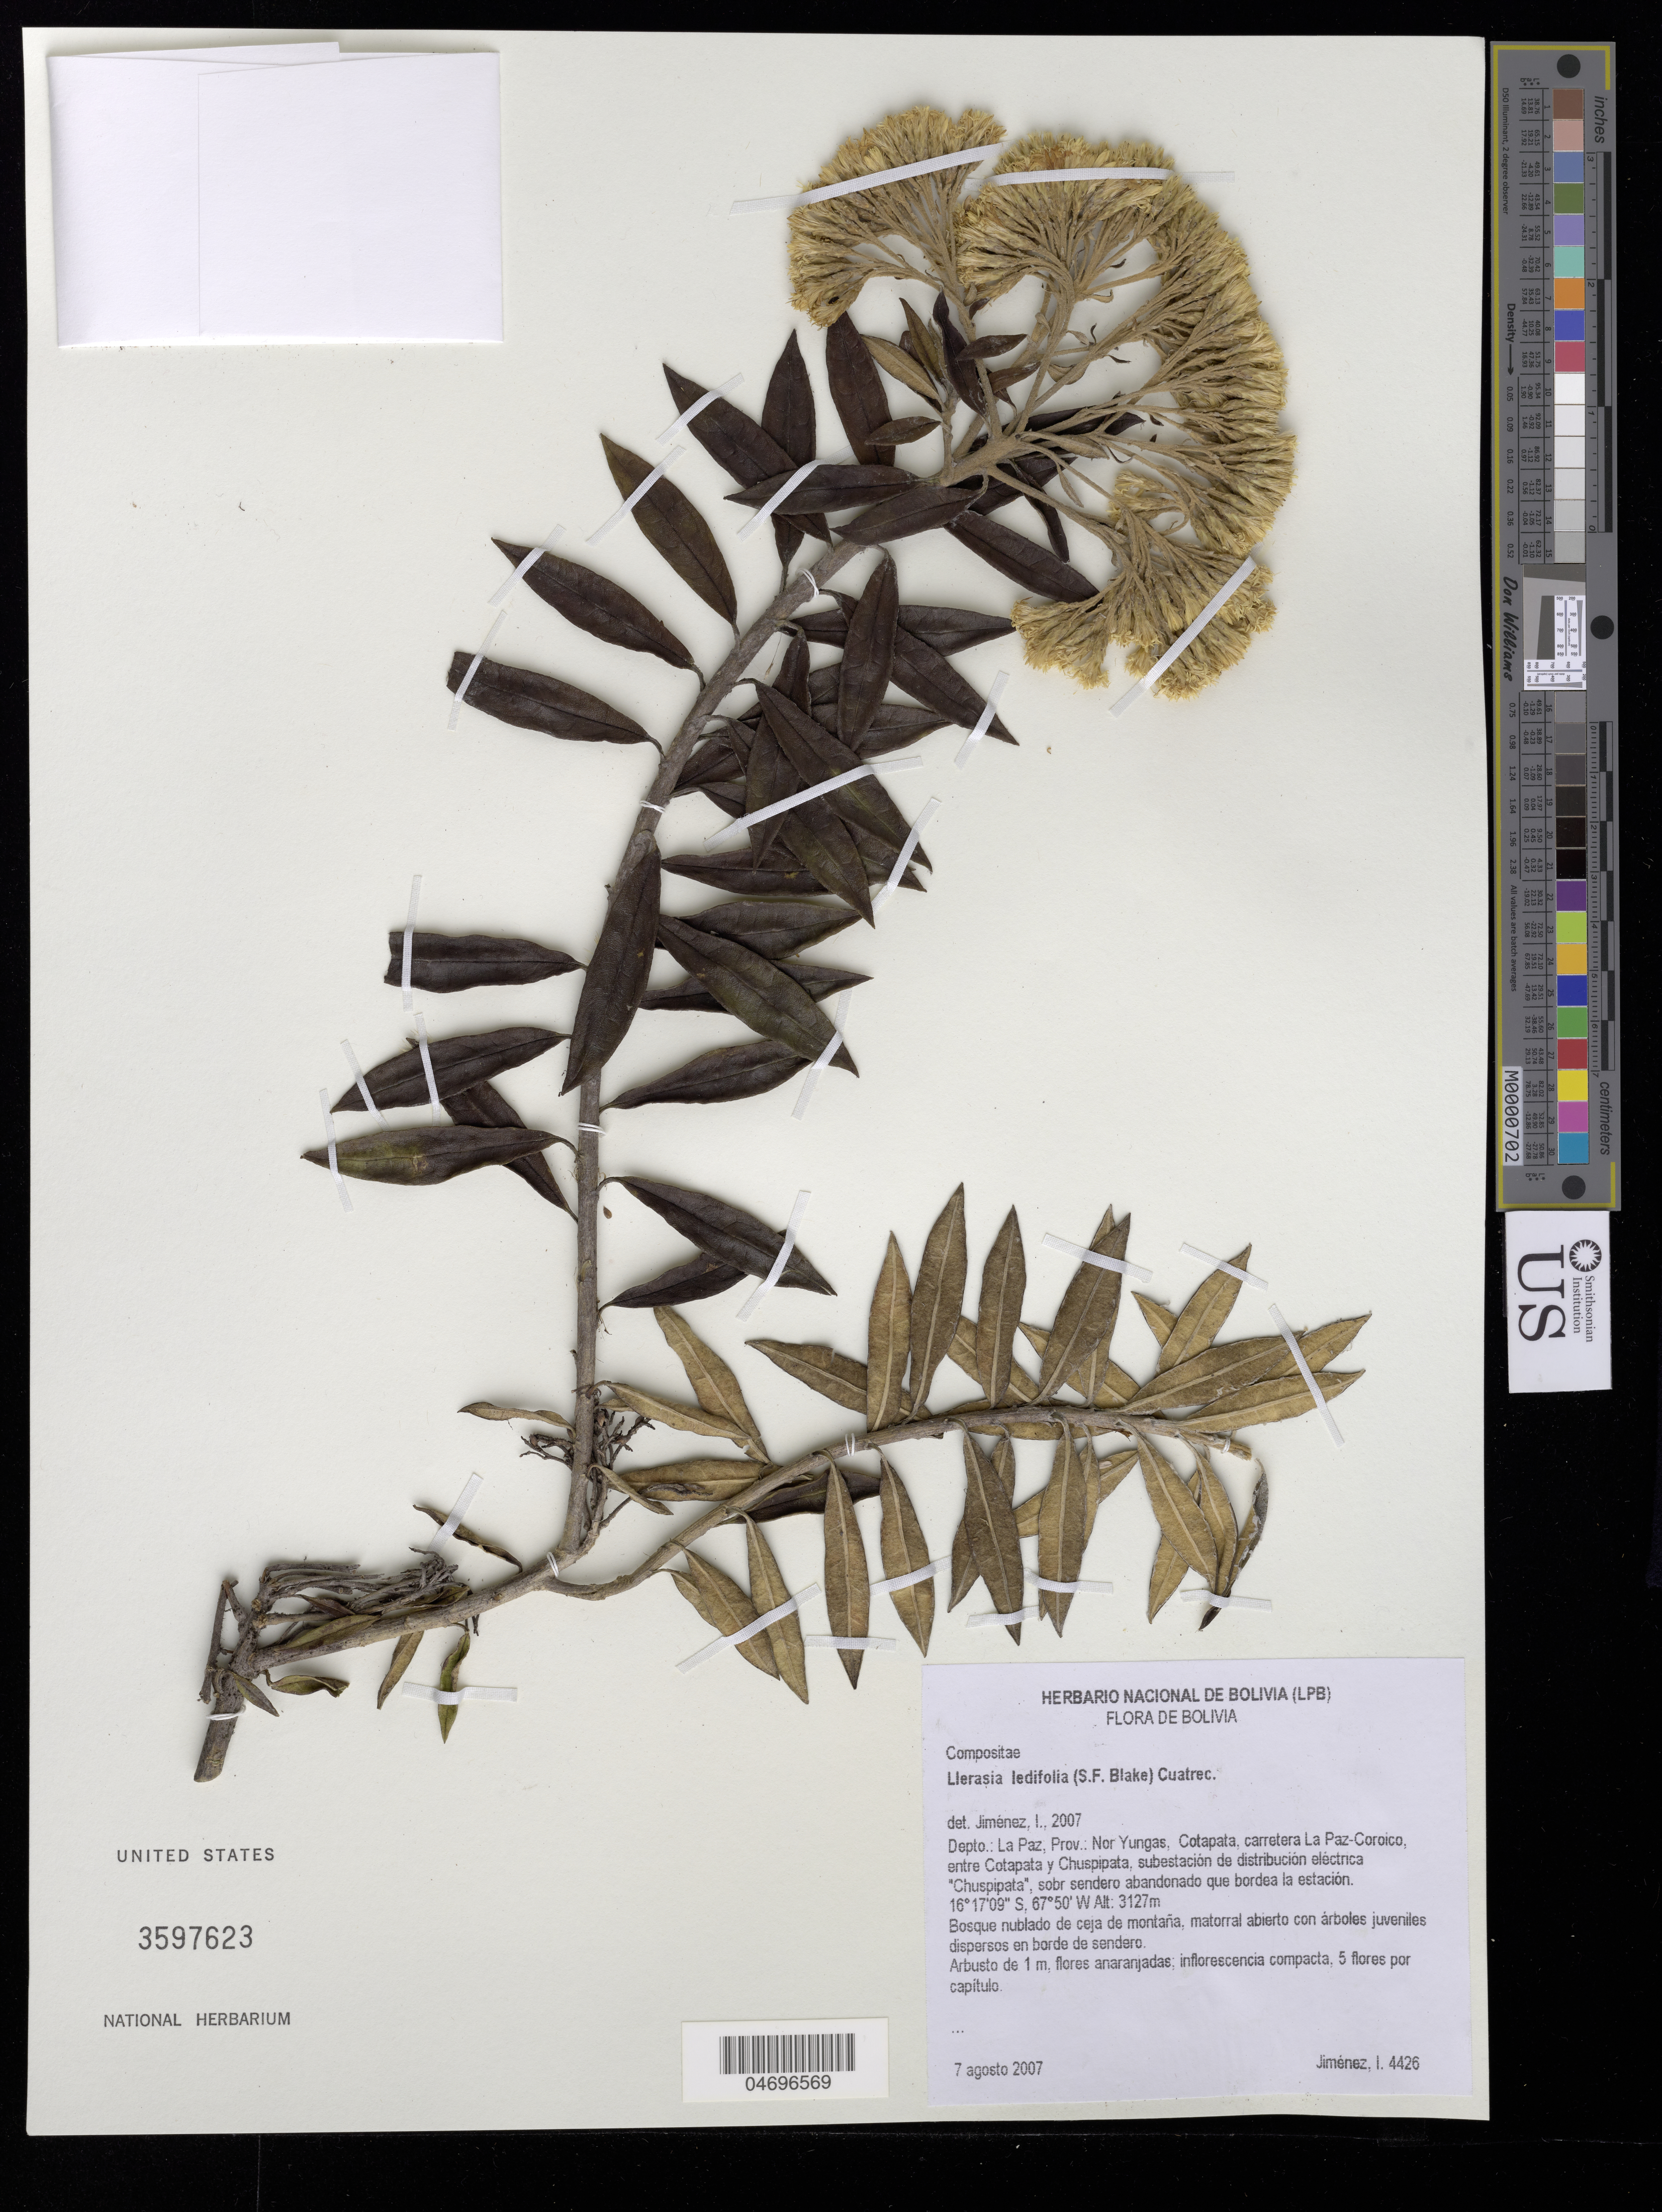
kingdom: Plantae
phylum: Tracheophyta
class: Magnoliopsida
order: Asterales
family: Asteraceae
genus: Llerasia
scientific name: Llerasia ledifolia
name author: (Blake) Cuatrec.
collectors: L. Jiménez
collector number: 4426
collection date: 2007-08-07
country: Bolivia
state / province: La Paz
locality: Prov.: Nor Yungas, Cotapata, carretera La Paz-Coroico, entre Cotapata y Chuspipata, subestación de distribución eléctrica "Chuspipata", sobr sendero abandonado que bordea la estación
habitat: Bosque nublado de ceja de montana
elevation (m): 3127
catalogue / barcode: US 3597623